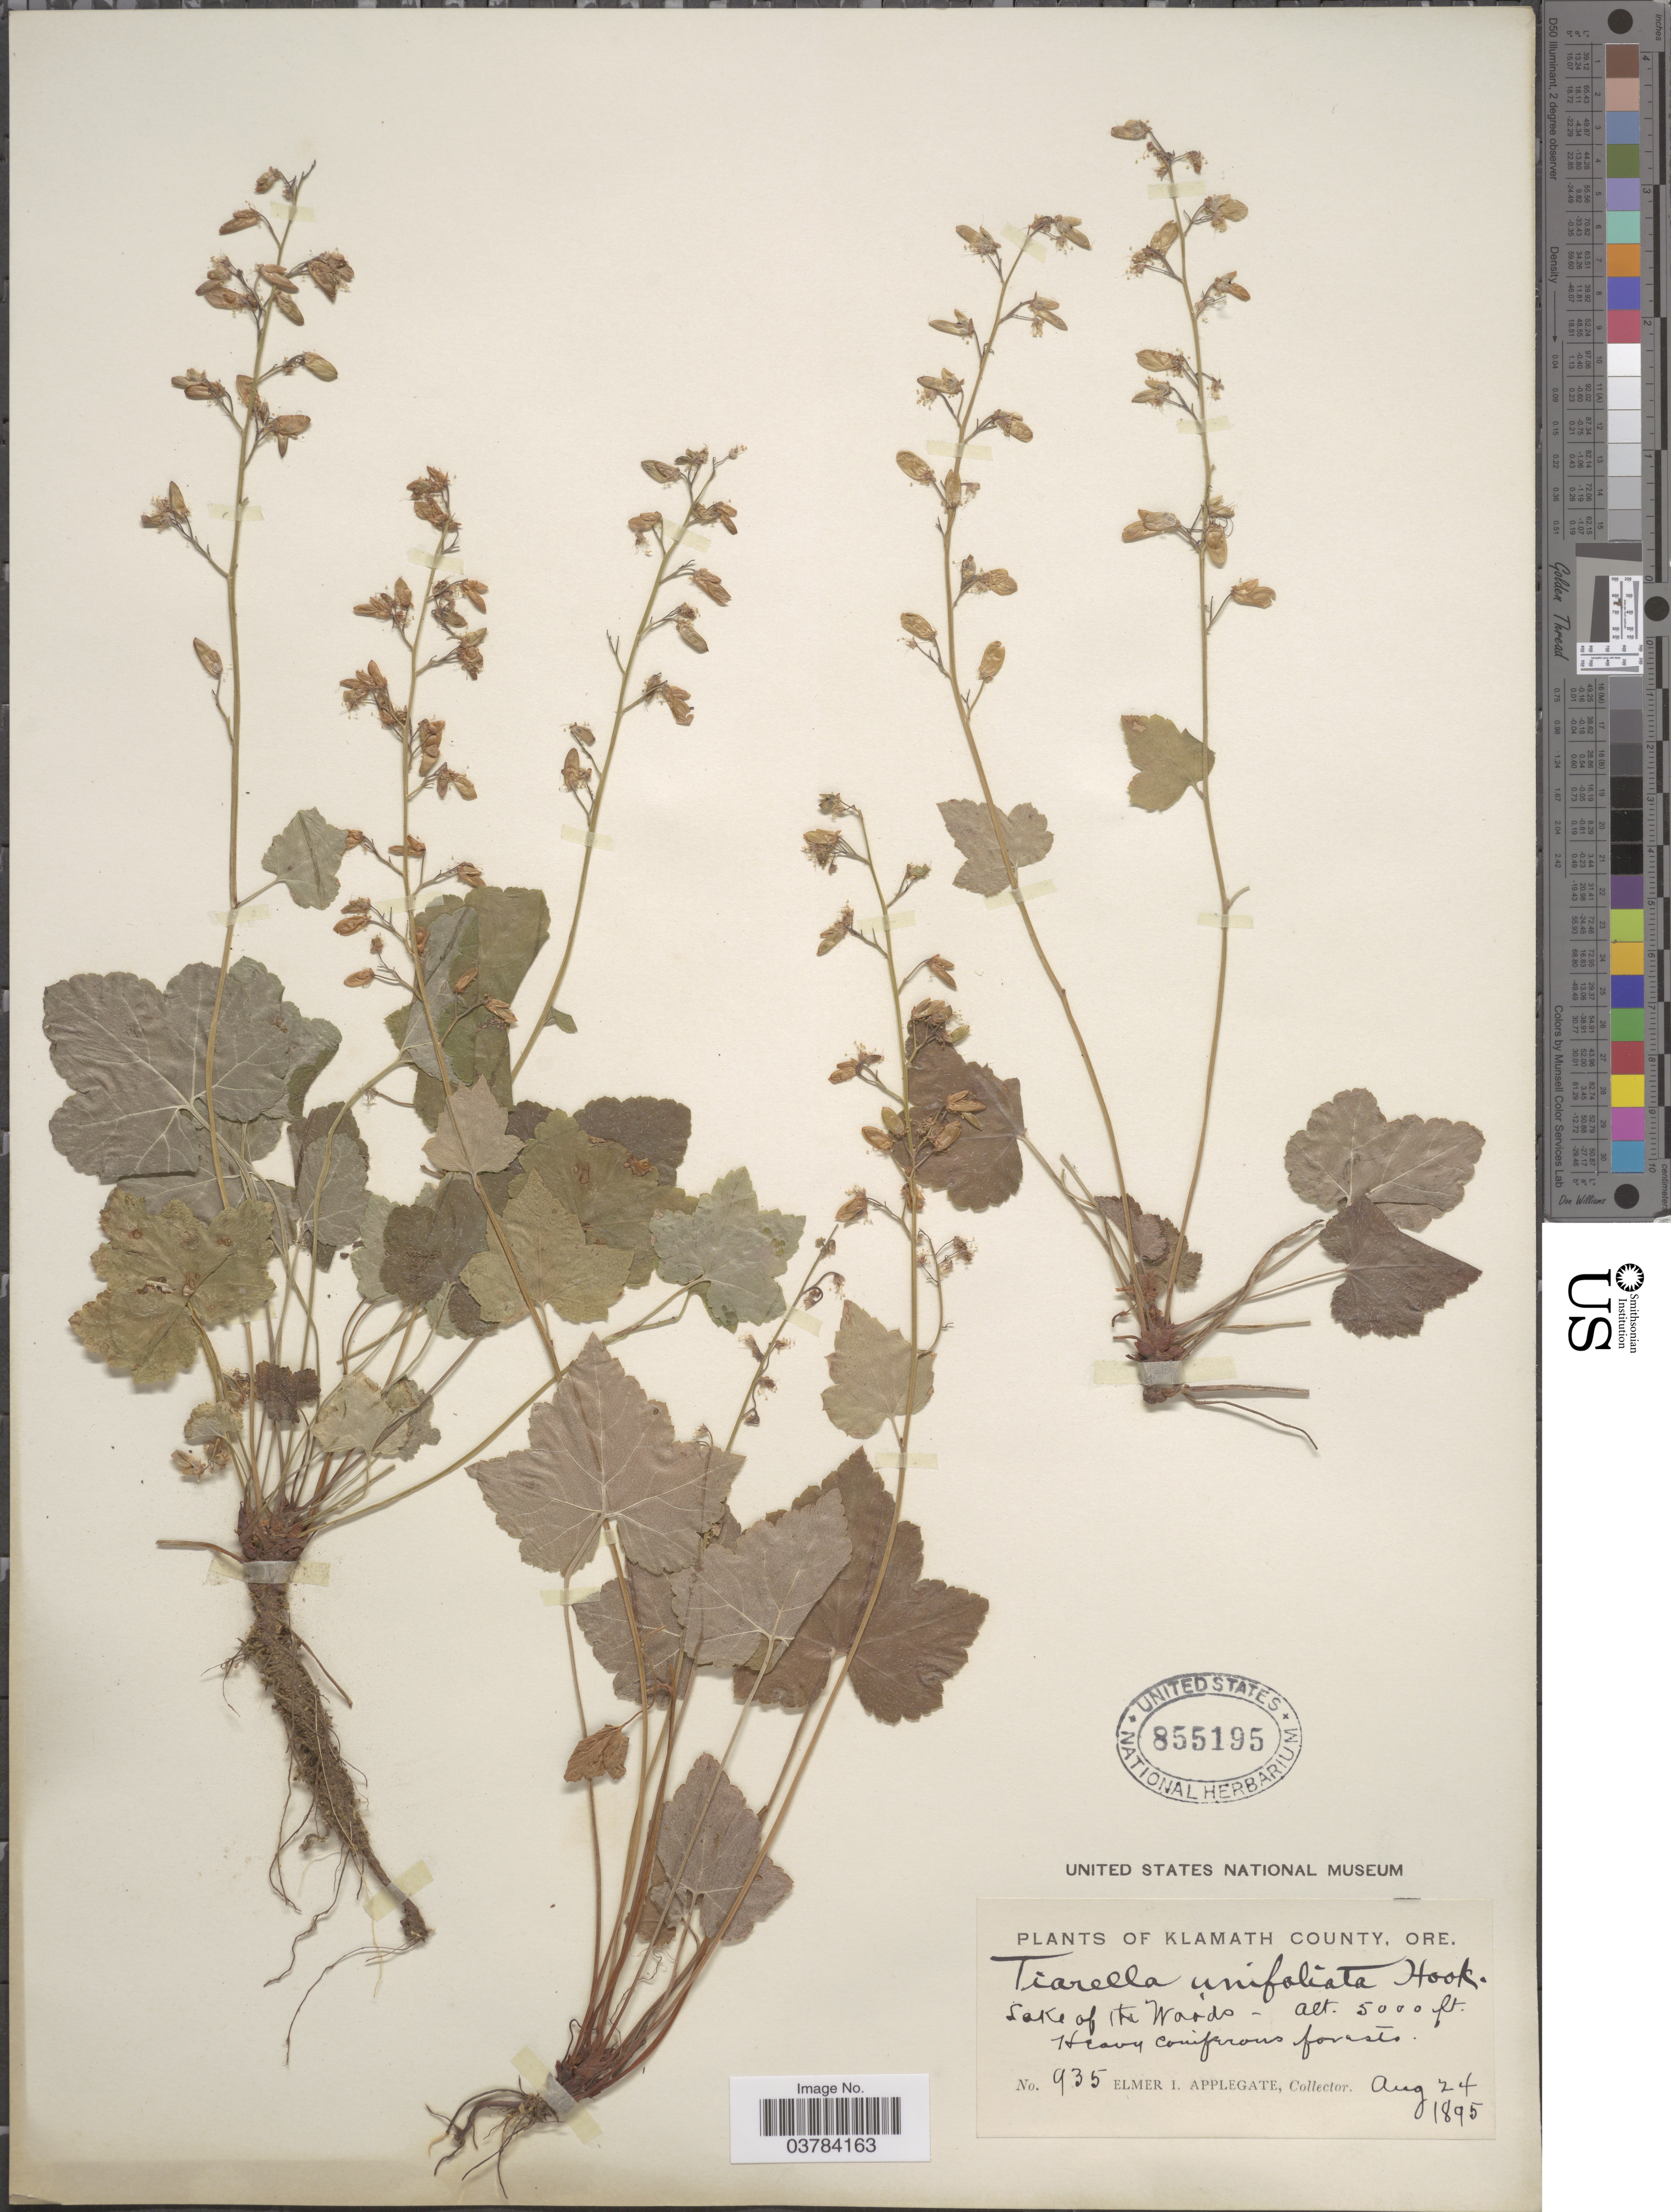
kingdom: Plantae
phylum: Tracheophyta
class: Magnoliopsida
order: Saxifragales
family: Saxifragaceae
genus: Tiarella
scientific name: Tiarella unifoliata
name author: Hook.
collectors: E. I. Applegate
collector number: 935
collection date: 1895-08-24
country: United States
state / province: Oregon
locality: Klamath County. Lake of The Woods.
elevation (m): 1524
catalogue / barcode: US 855195